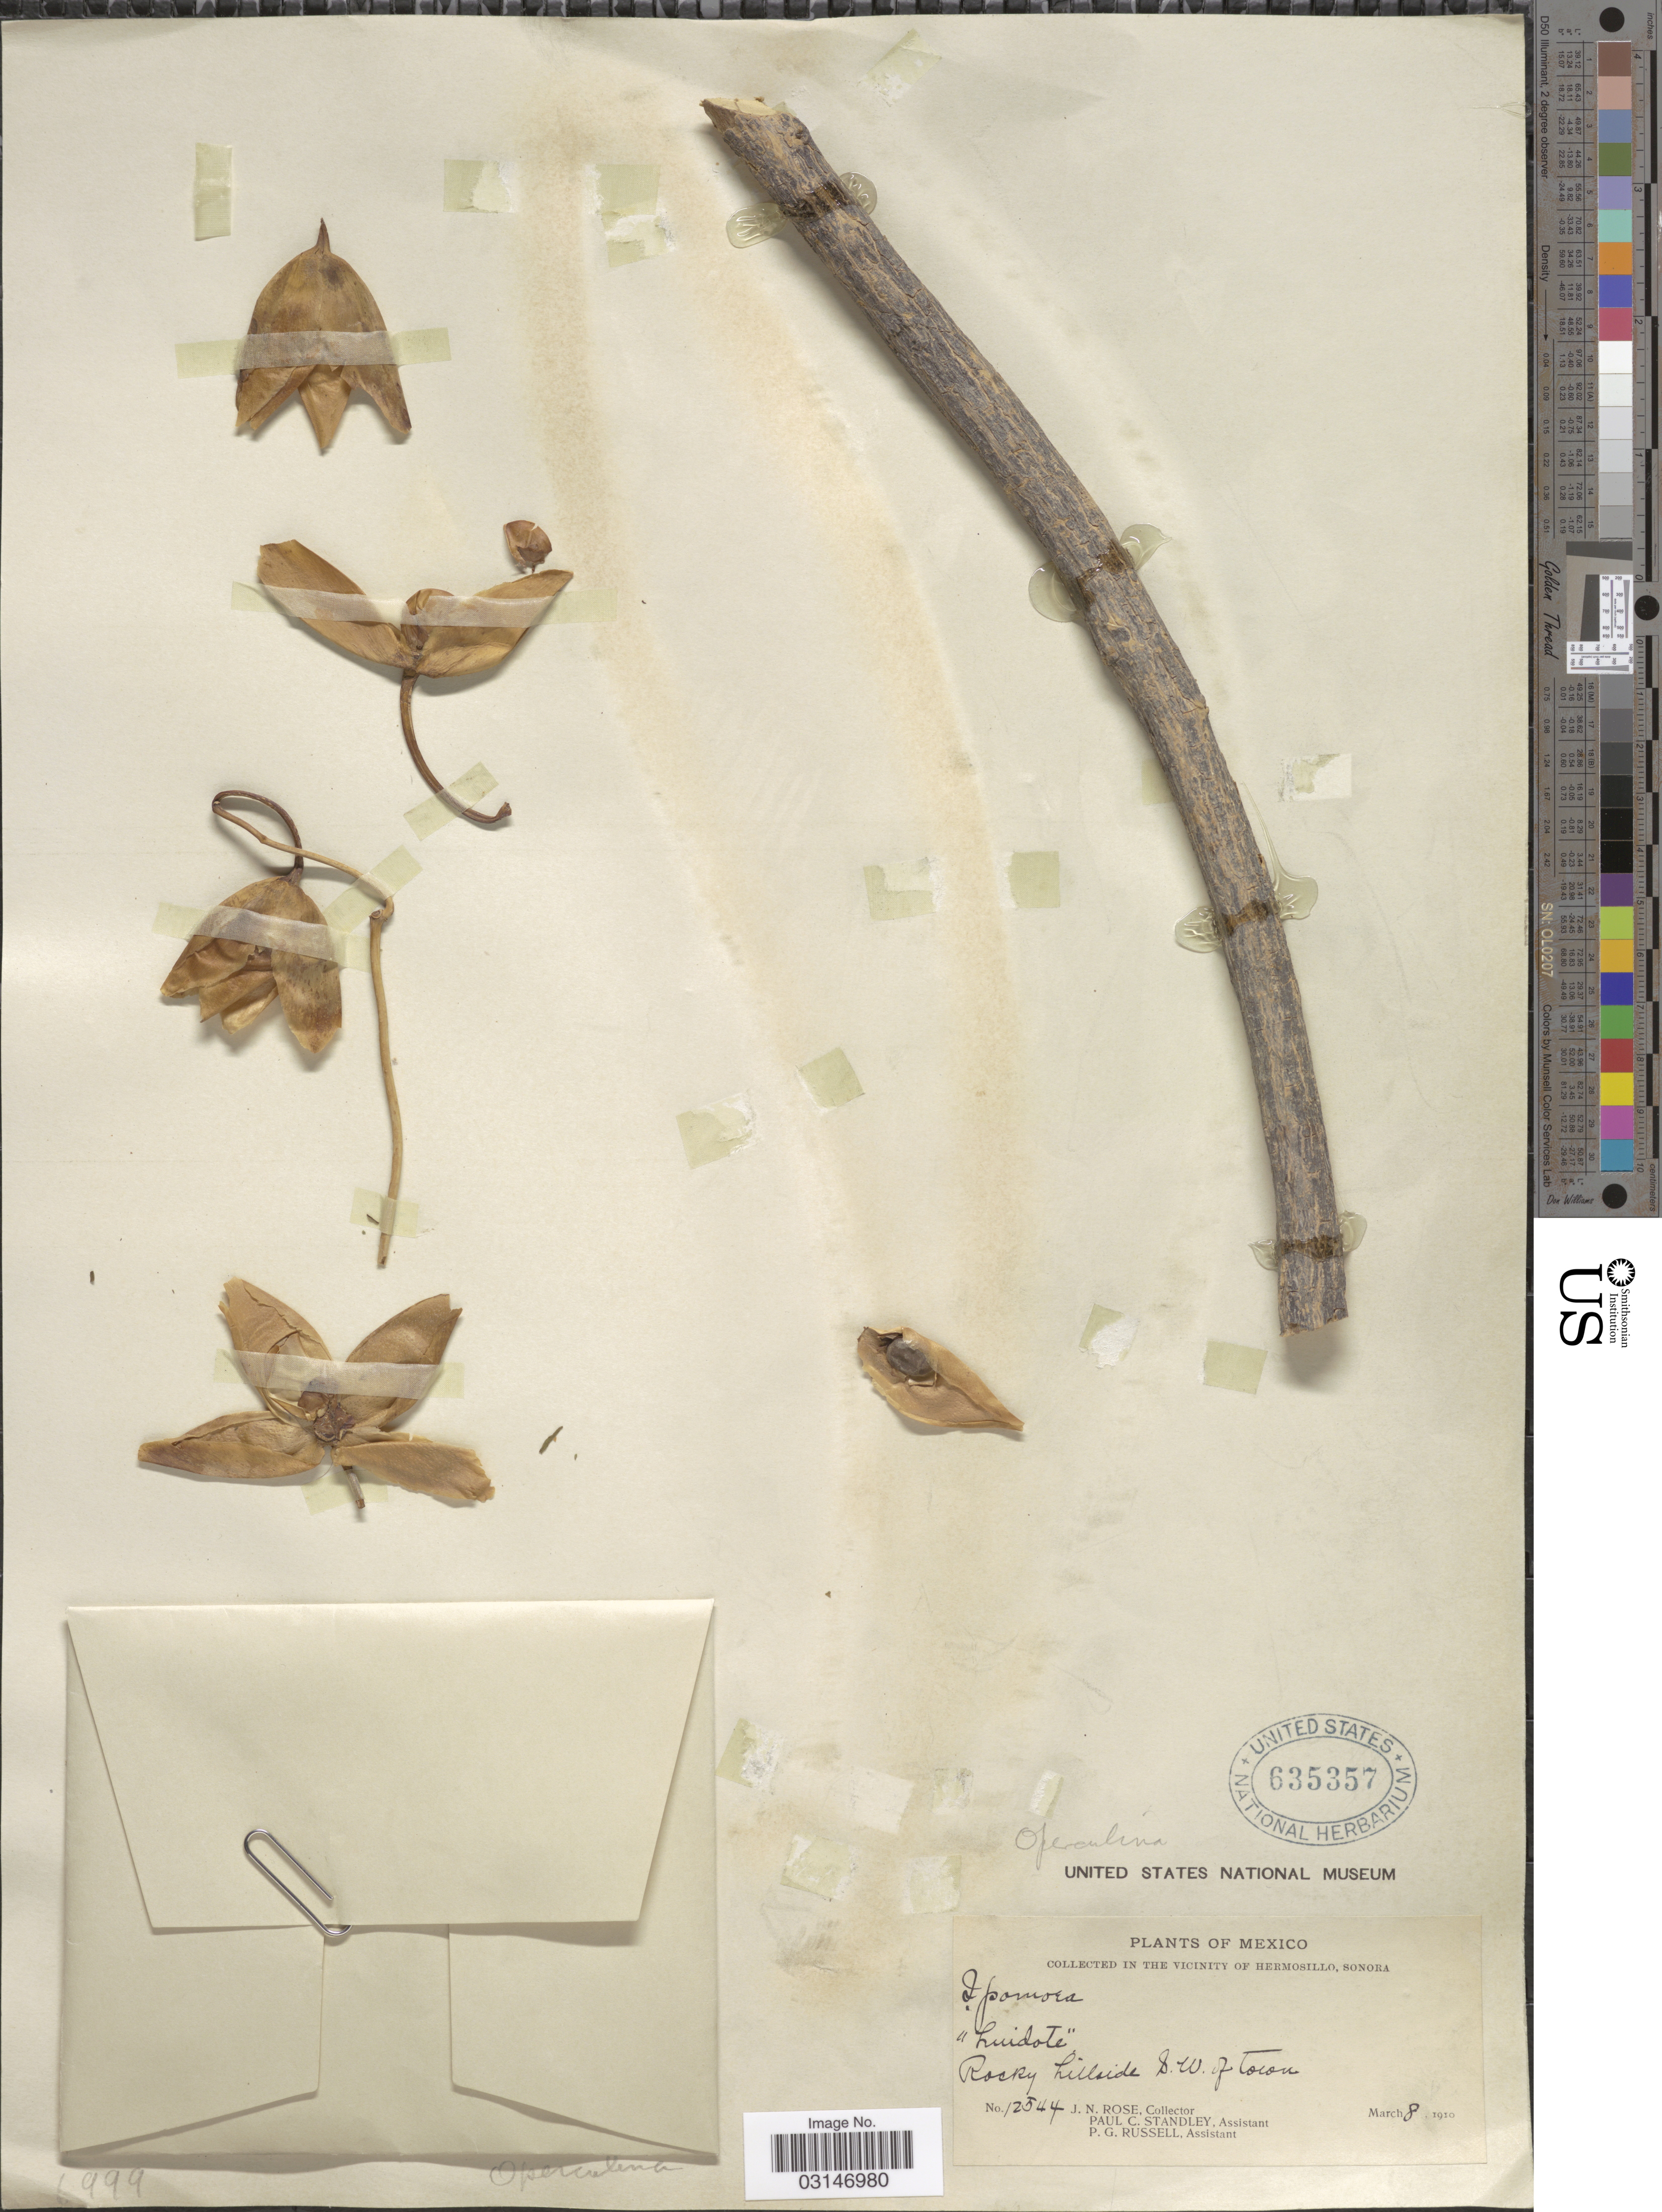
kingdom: Plantae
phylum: Tracheophyta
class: Magnoliopsida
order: Solanales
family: Convolvulaceae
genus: Distimake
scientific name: Distimake palmeri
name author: (S. Watson) A. R. Simões & Sim.-Bianch.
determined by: Strong, Mark T., (BOT), Smithsonian Institution - National Museum of Natural History (UNITED STATES)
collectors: J. N. Rose, P. C. Standley & P. G. Russell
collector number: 12544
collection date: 1910-03-08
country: Mexico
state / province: Sonora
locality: In The Vicinity of Hermosillo, Sonora, Rocky hillside S.W. of town.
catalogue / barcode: US 635357